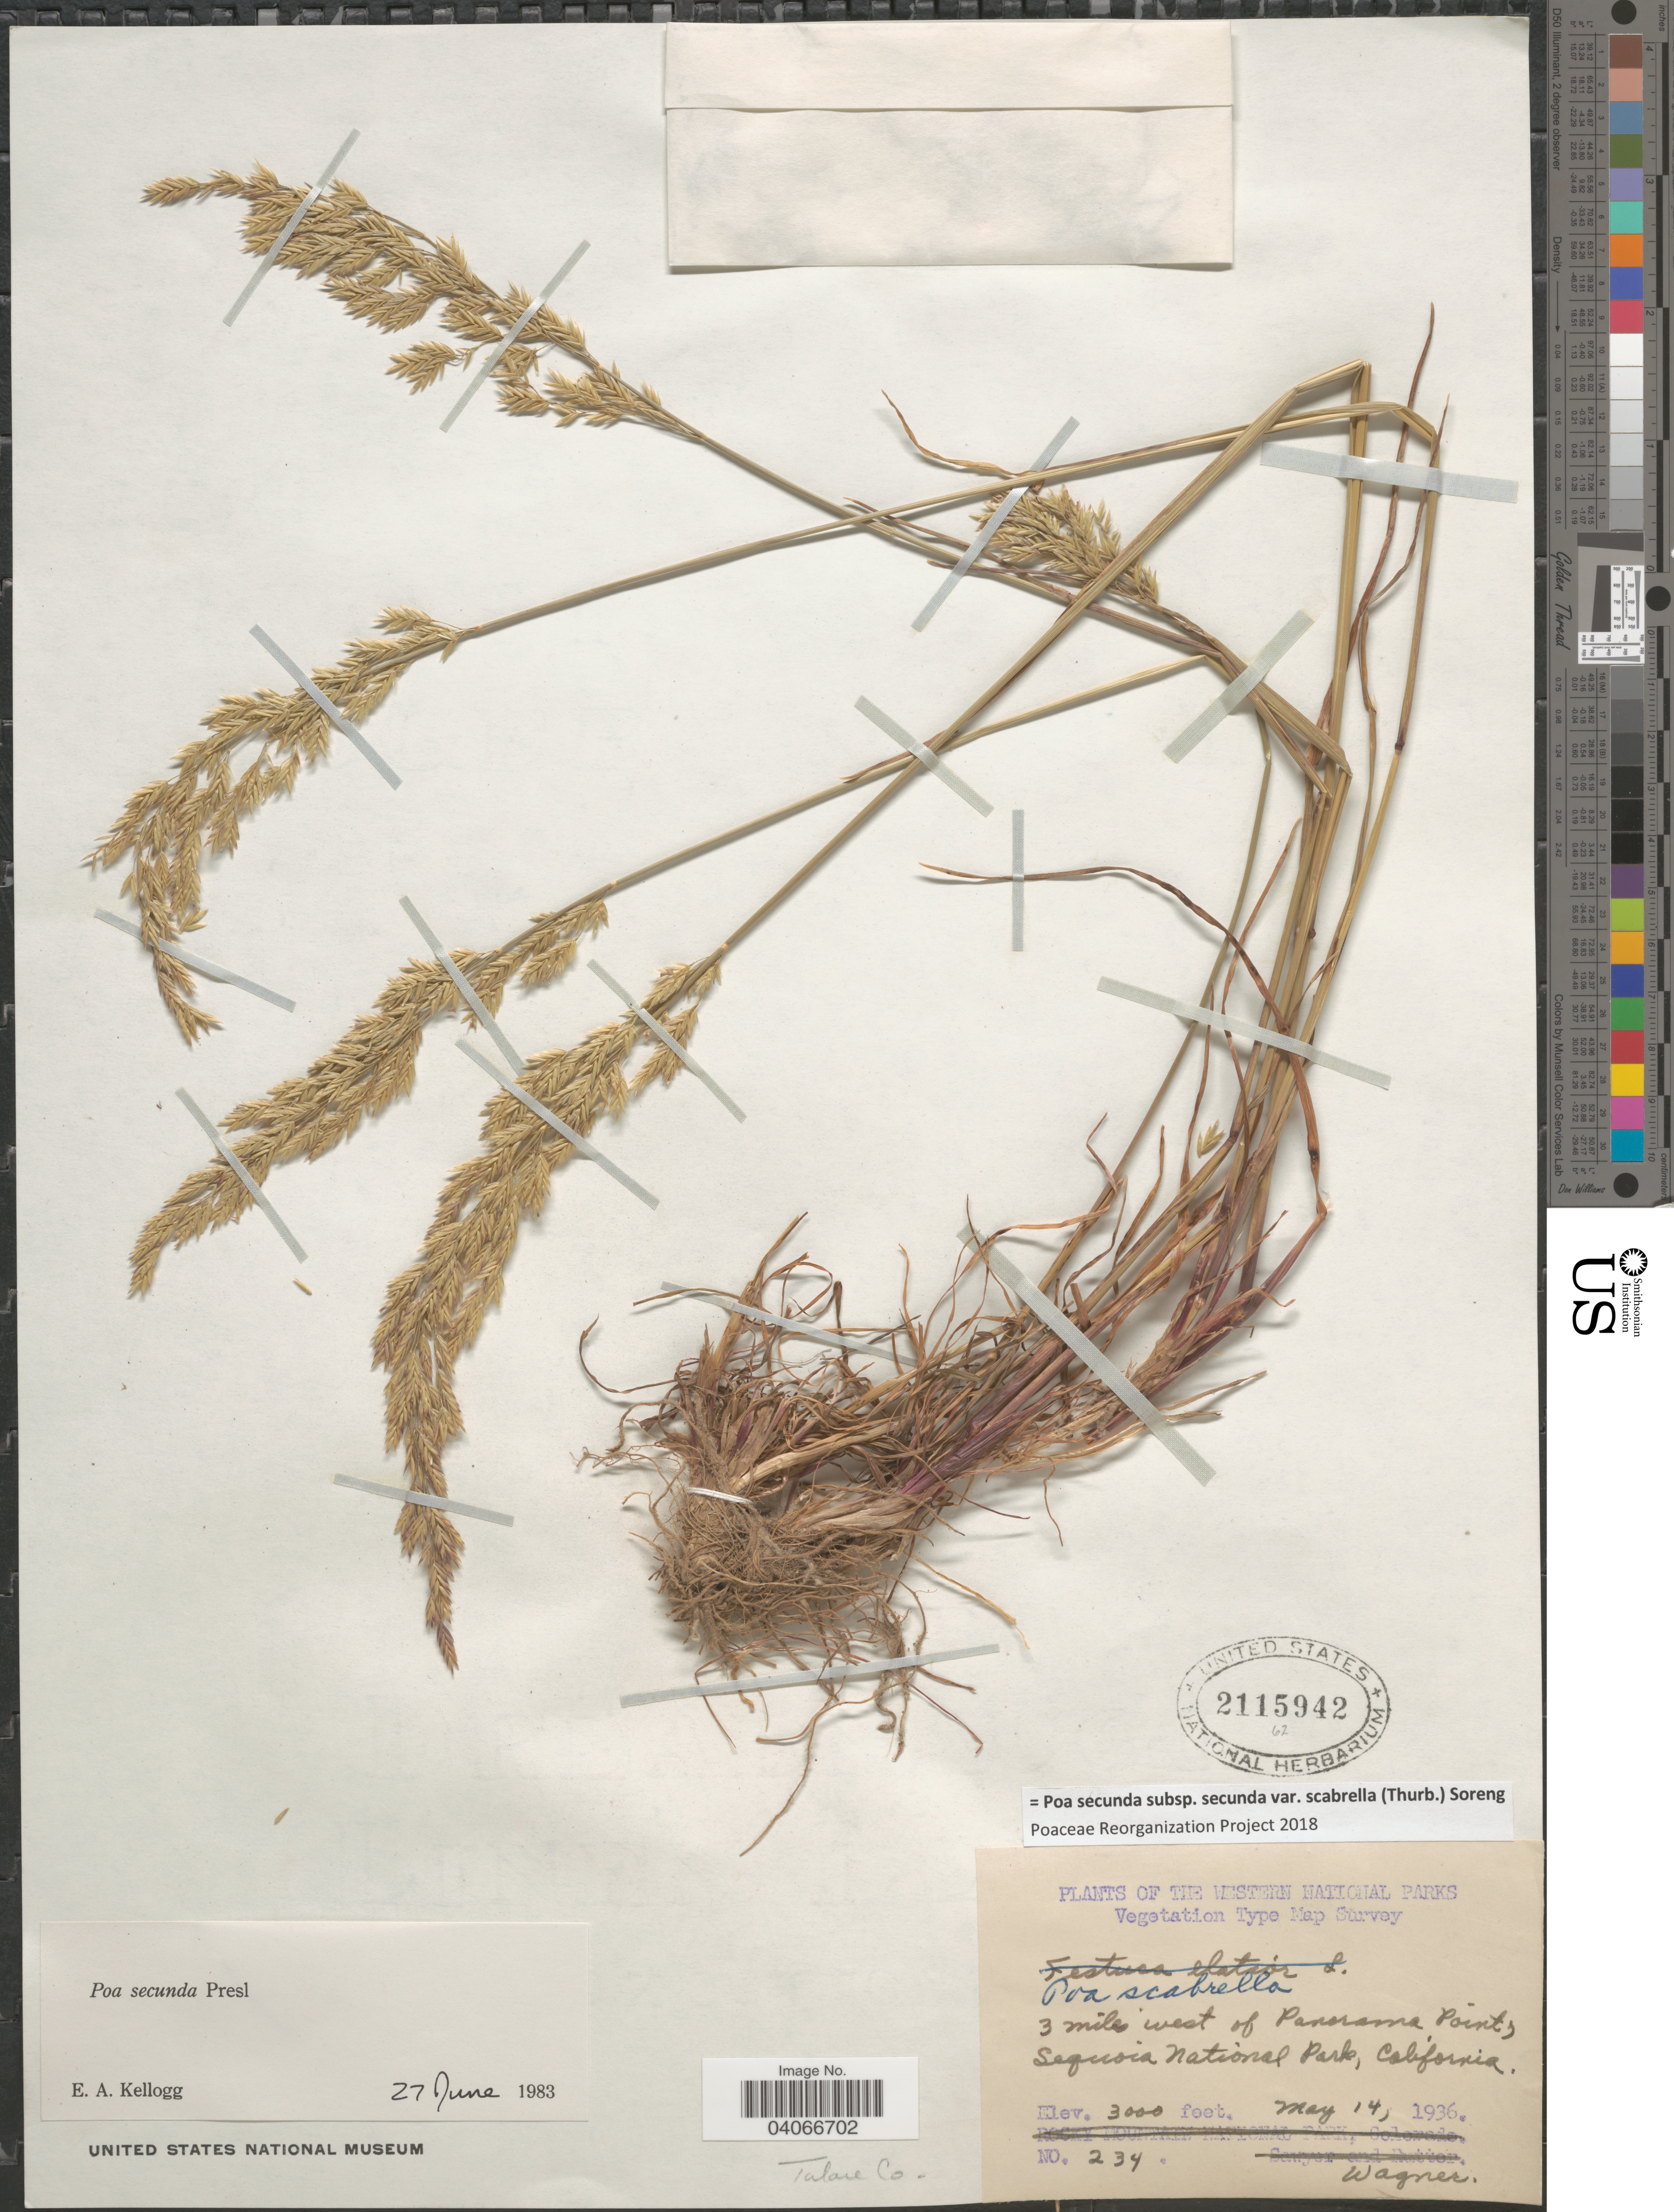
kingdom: Plantae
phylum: Tracheophyta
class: Liliopsida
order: Poales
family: Poaceae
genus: Poa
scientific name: Poa secunda subsp. secunda var. scabrella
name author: (Thurb.) Soreng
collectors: -- Wagner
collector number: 234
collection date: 1936-05-14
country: United States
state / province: California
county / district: Tulare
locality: The Western National Parks. 3 miles west of Panorama Point, Sequoia National Park. Tulare Co.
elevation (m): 914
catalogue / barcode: US 2115942